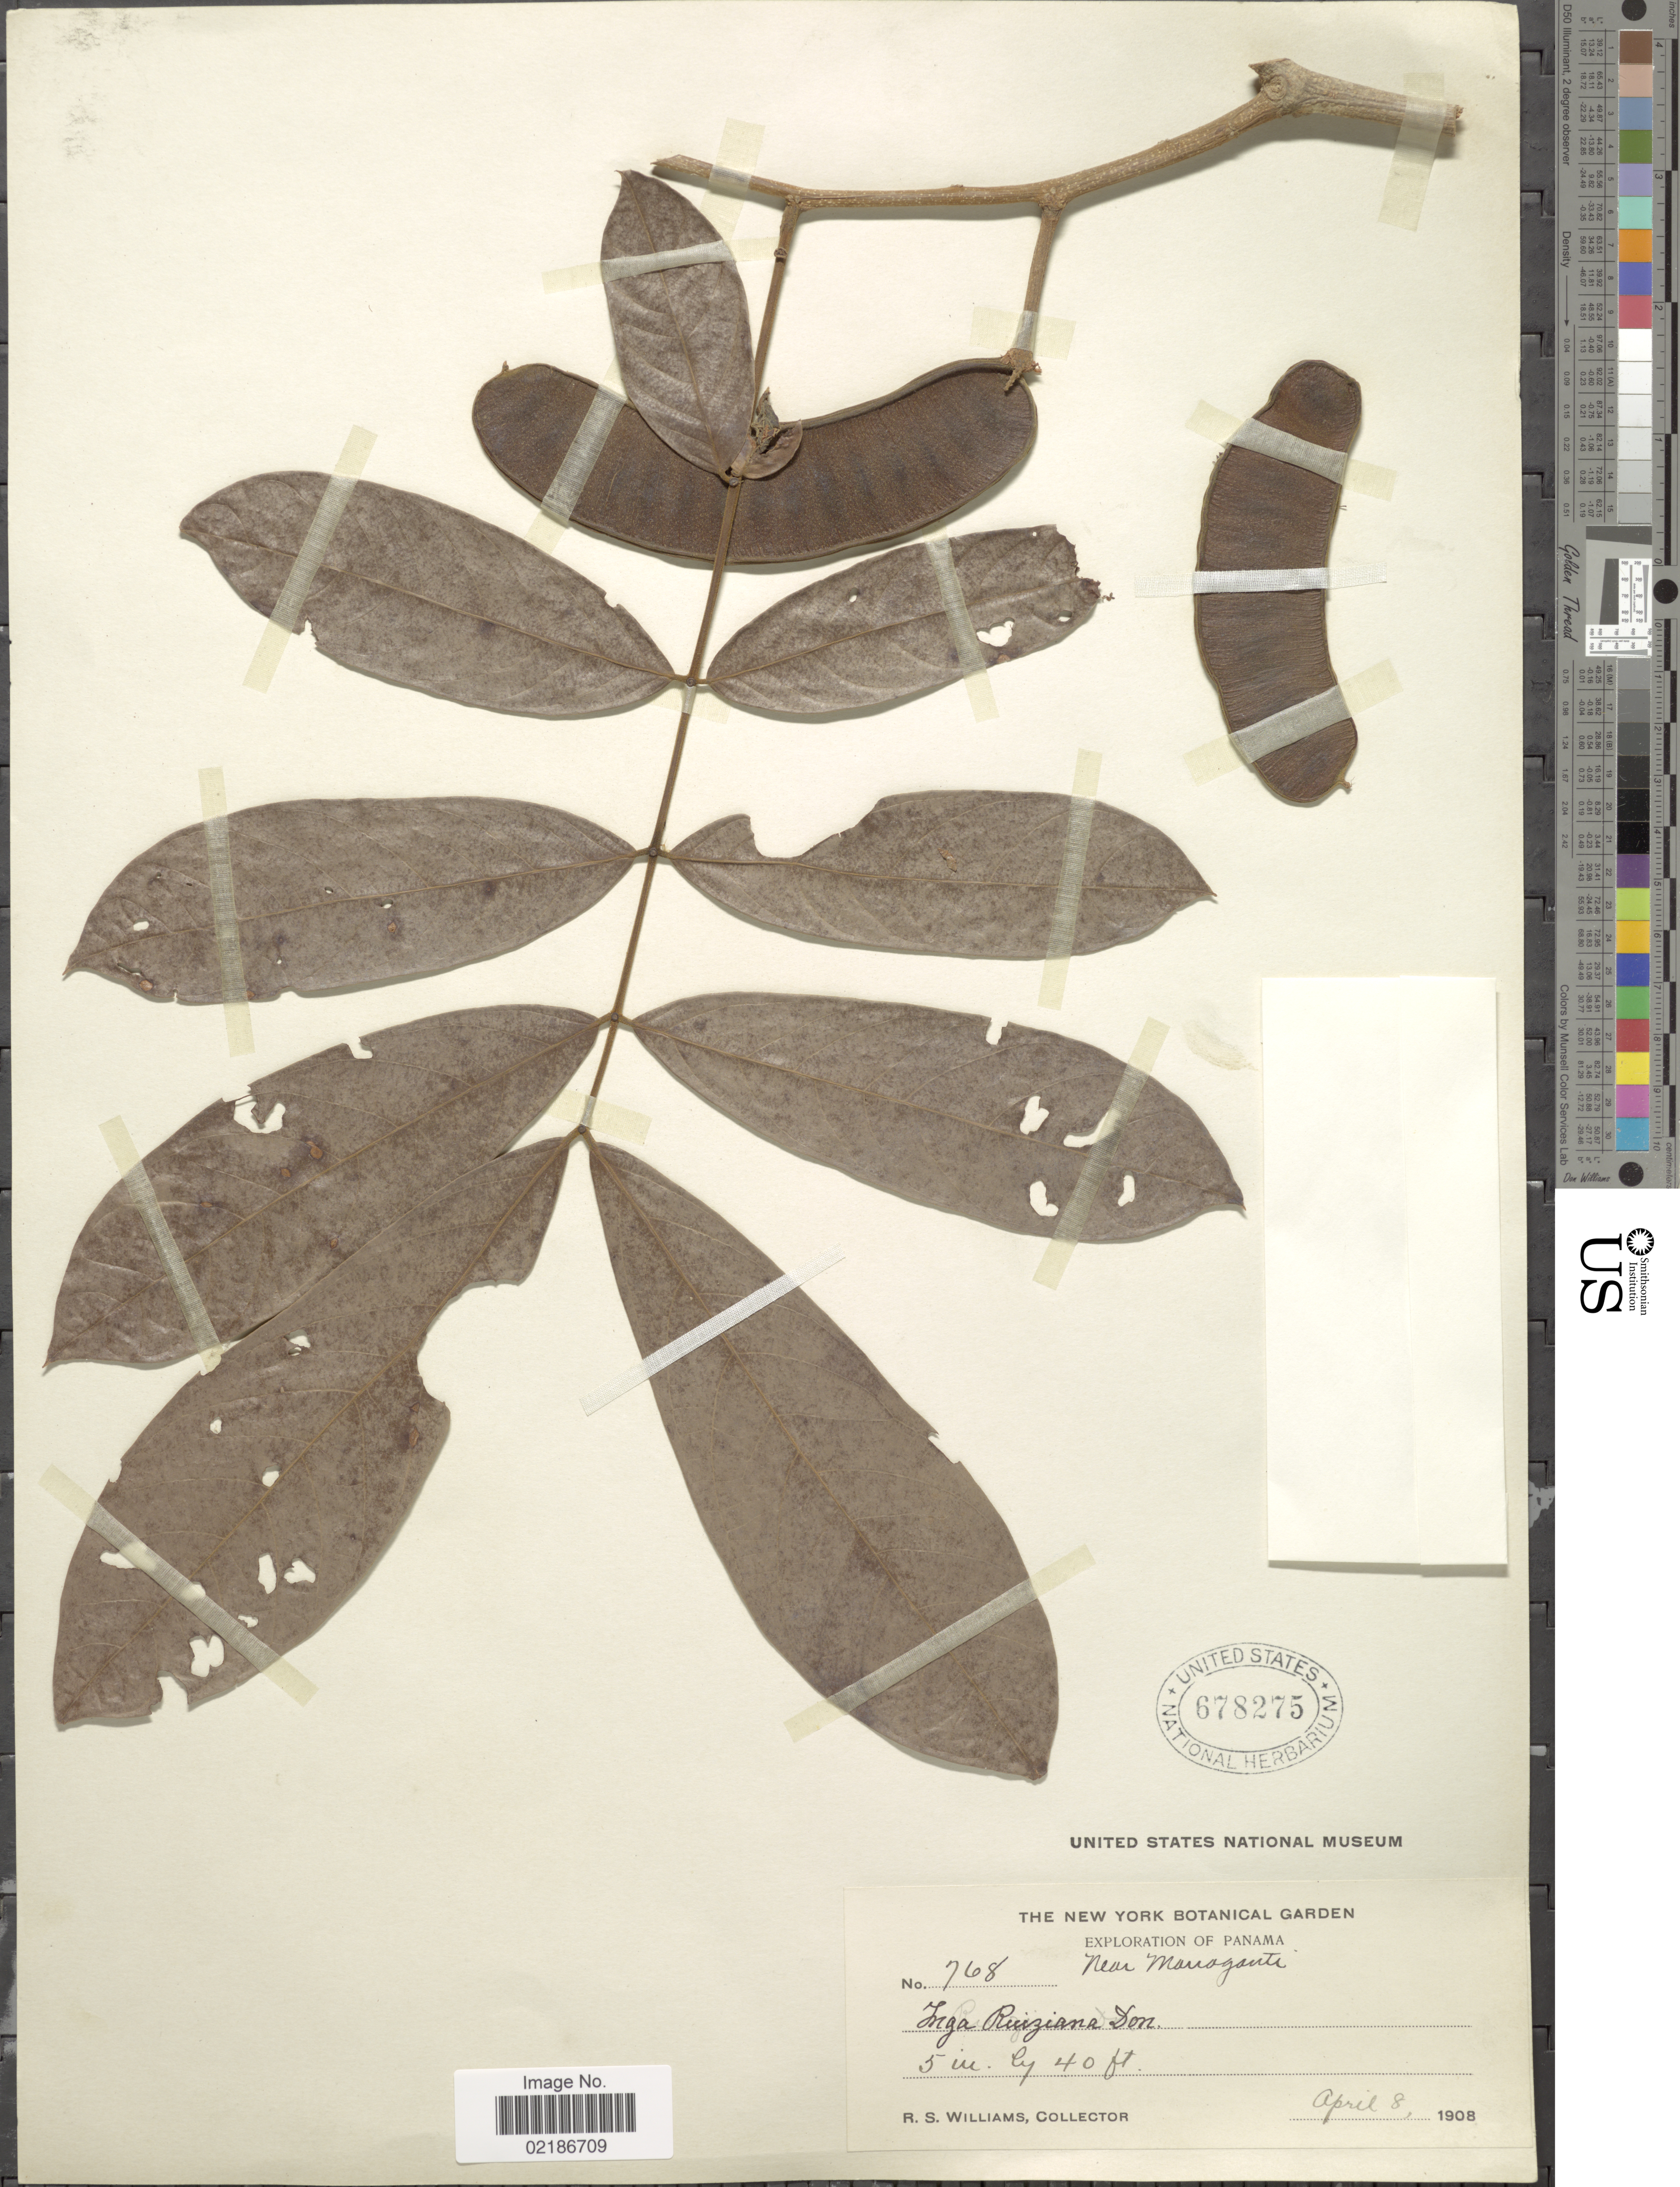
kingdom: Plantae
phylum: Tracheophyta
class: Magnoliopsida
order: Fabales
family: Fabaceae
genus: Inga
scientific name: Inga ruiziana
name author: G. Don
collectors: R. S. Williams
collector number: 768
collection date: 1908-04-08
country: Panama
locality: Marraganti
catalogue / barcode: US 678275